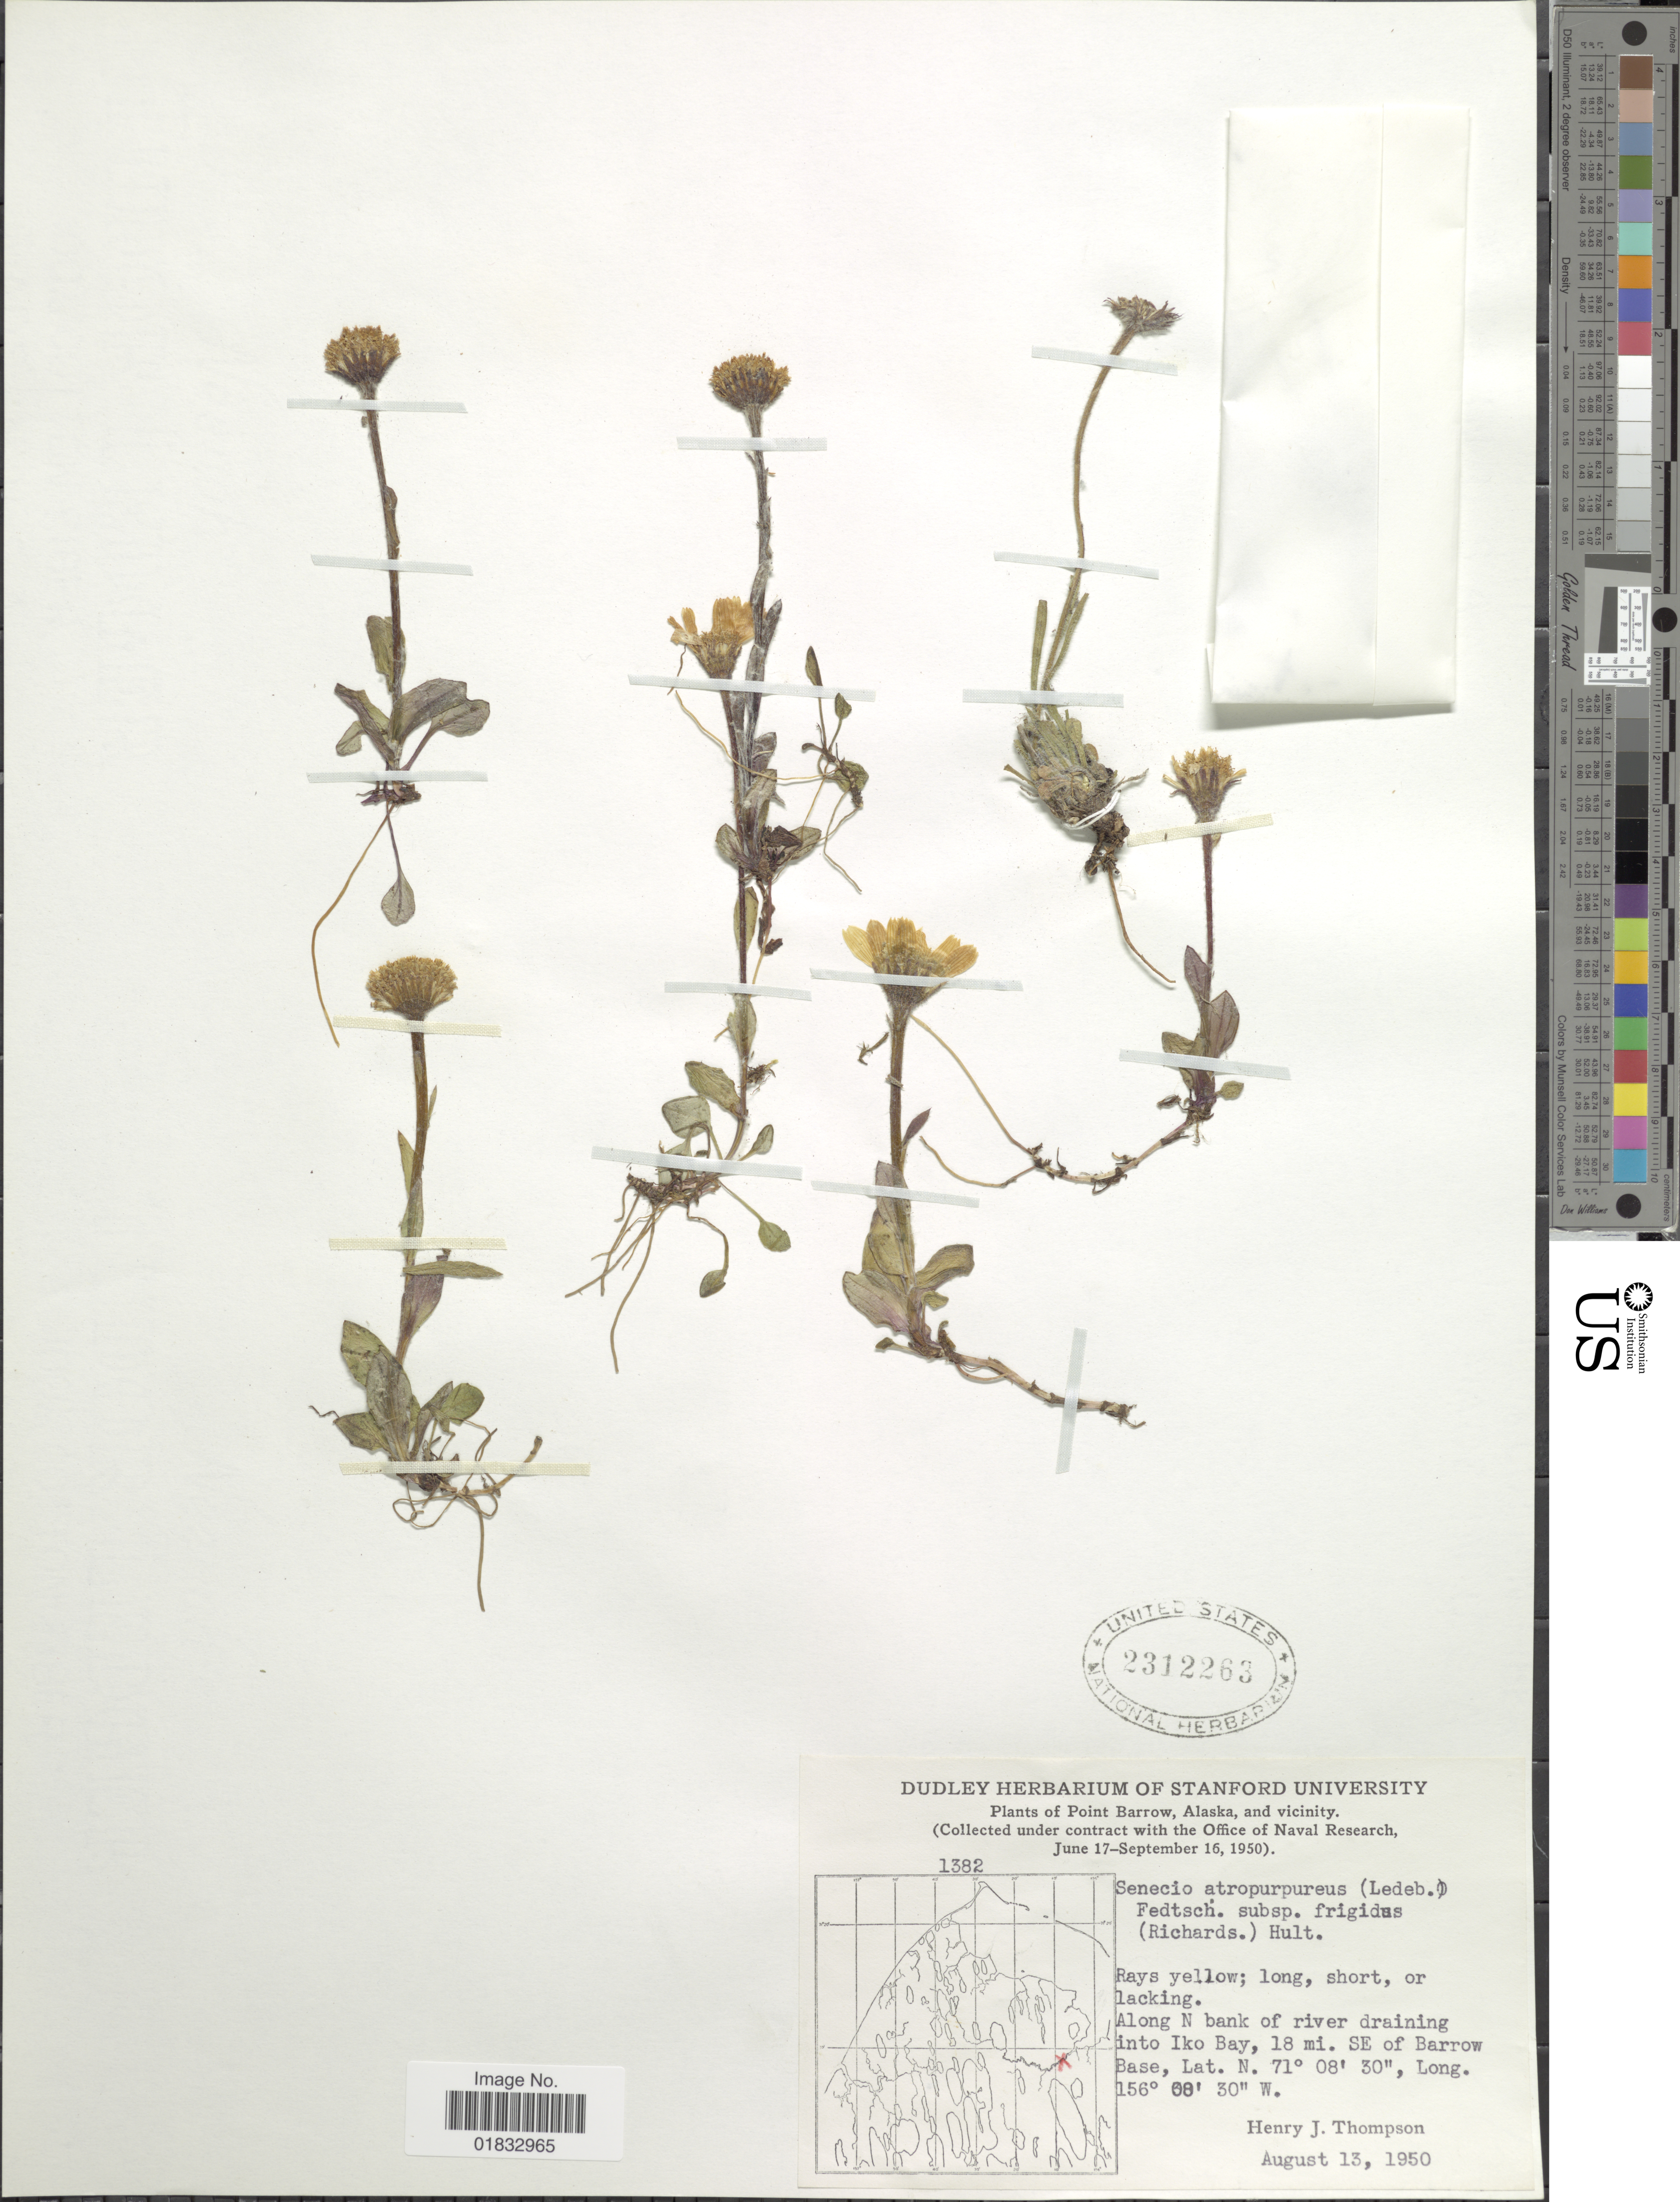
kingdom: Plantae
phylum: Tracheophyta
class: Magnoliopsida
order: Asterales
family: Asteraceae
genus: Tephroseris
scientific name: Tephroseris frigida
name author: (Richardson) Holub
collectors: H. J. Thompson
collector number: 1382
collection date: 1950-08-13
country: United States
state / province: Alaska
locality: Point Barrow, Alaska, and vicinity, Along N bank of river draining into Iko Bay, 18 mi. SE. of Barrow Base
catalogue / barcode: US 2312263